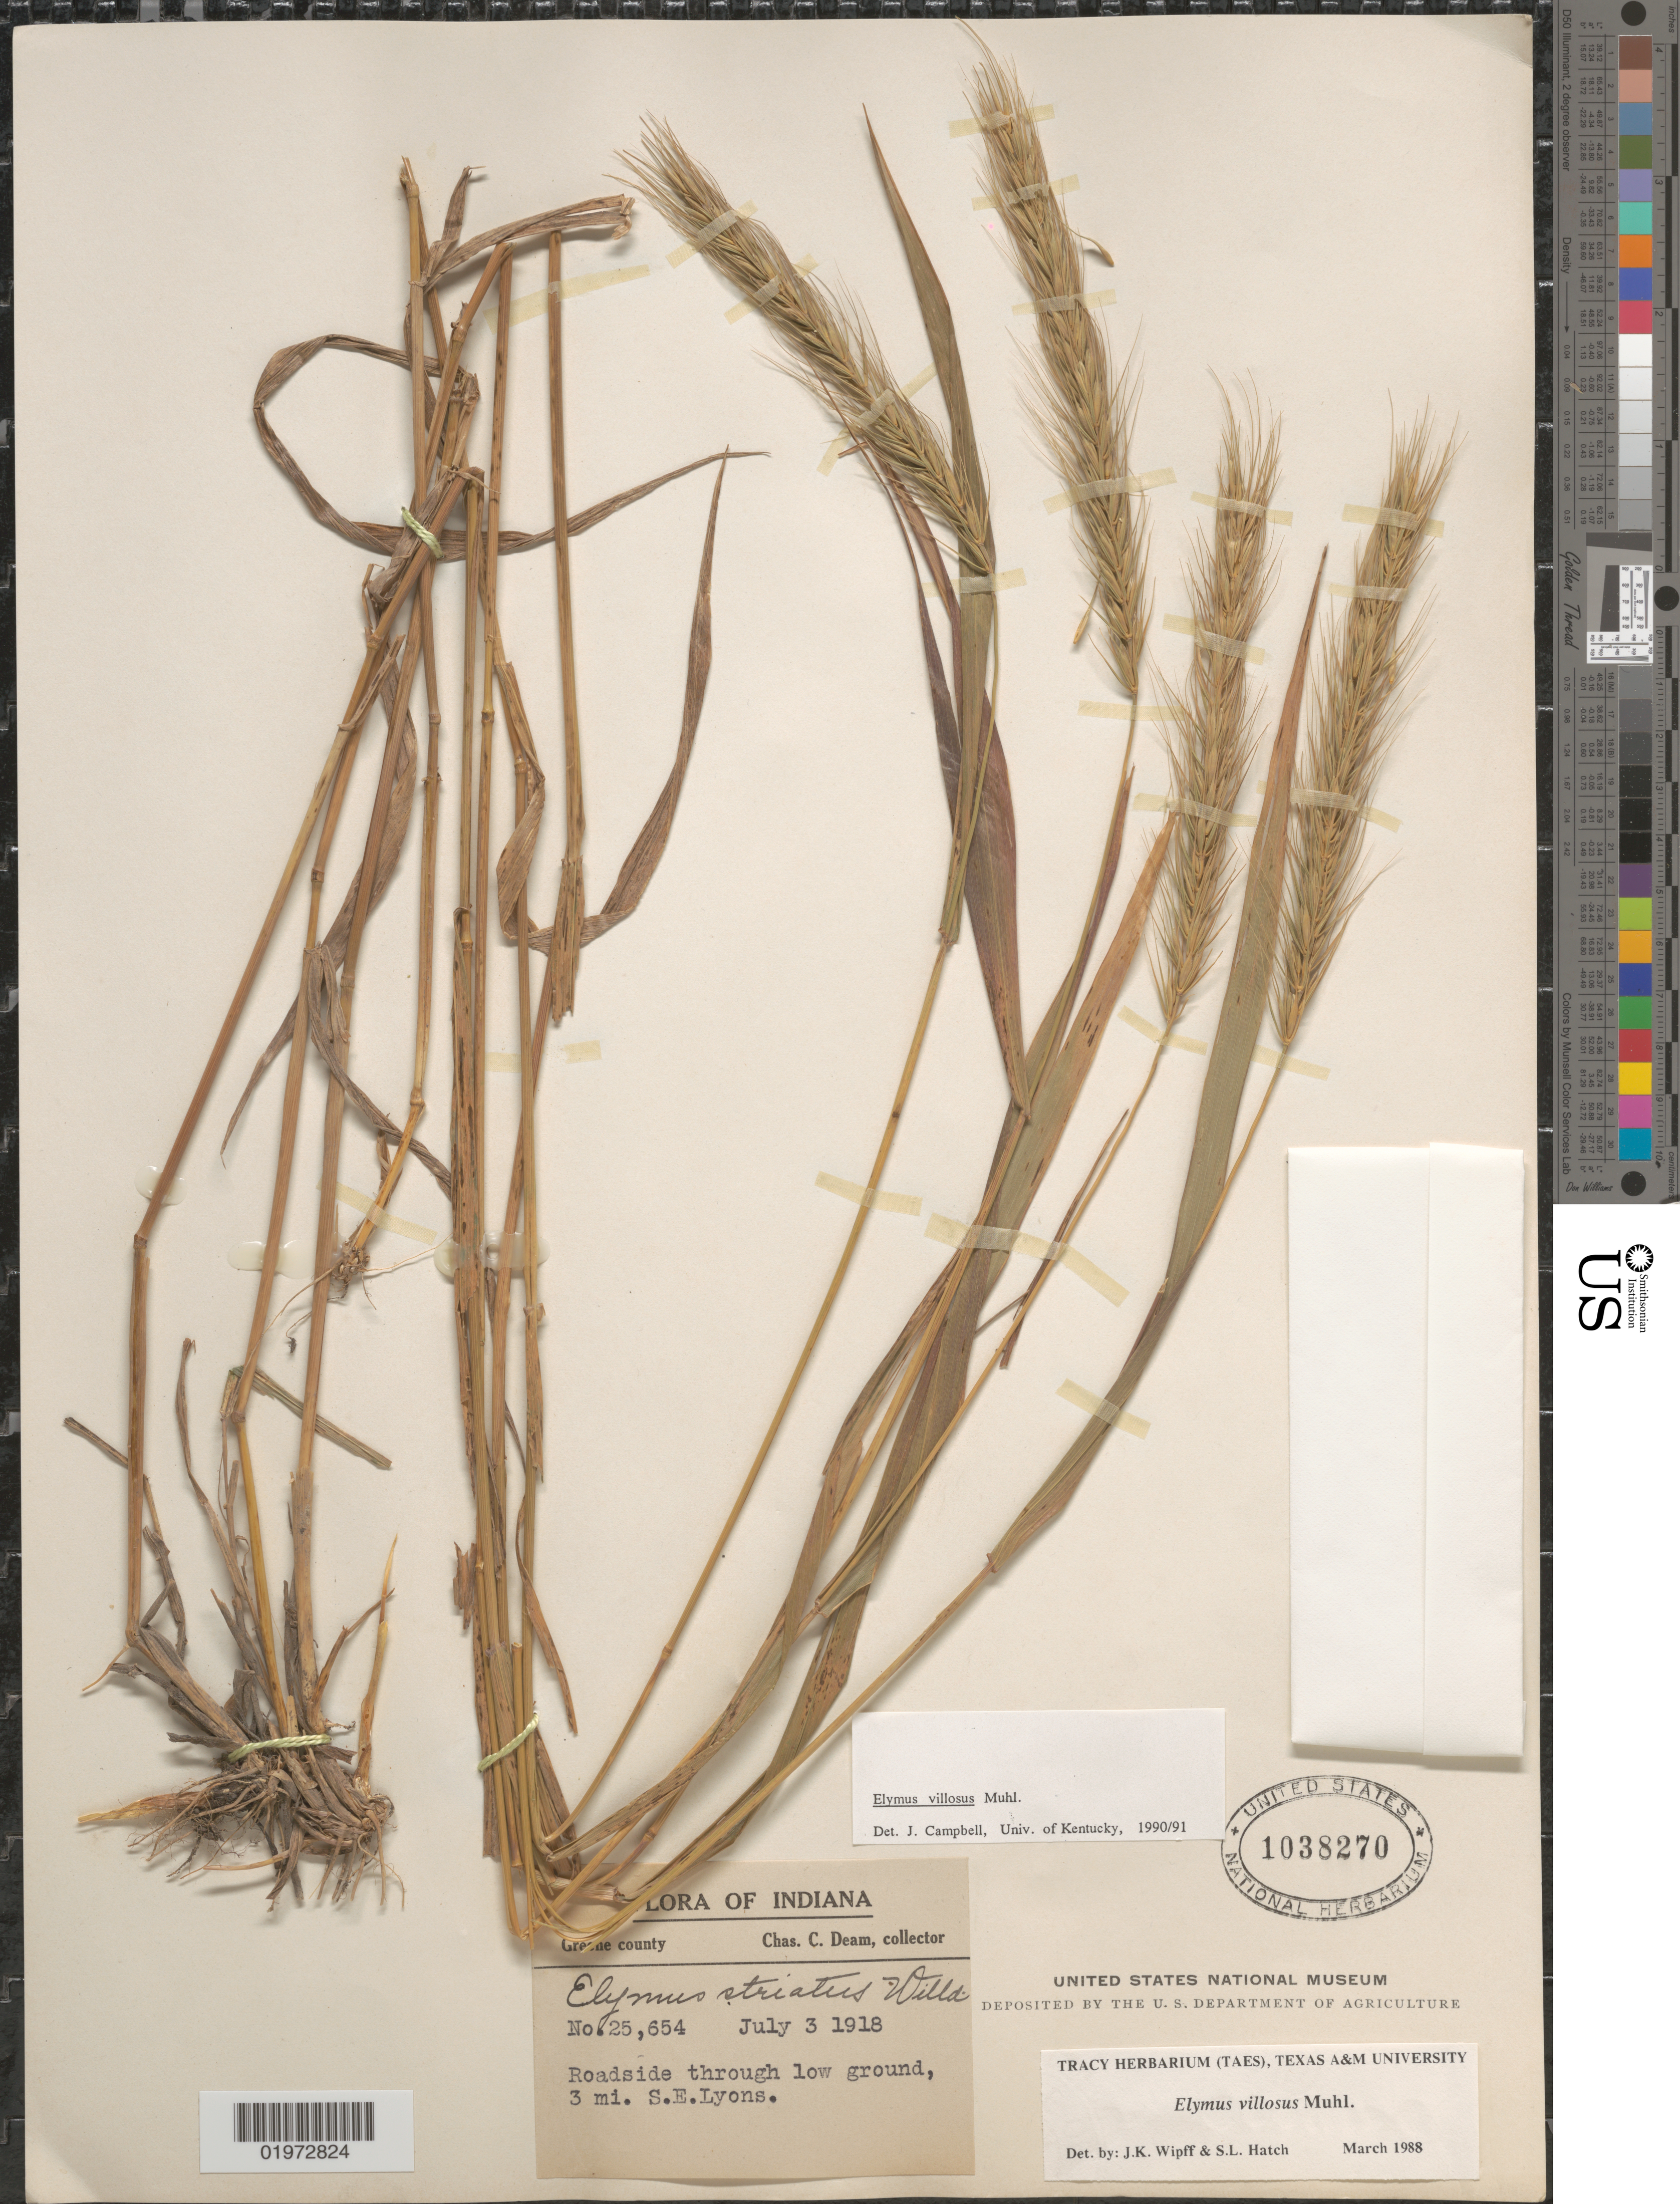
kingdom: Plantae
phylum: Tracheophyta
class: Liliopsida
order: Poales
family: Poaceae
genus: Elymus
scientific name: Elymus villosus var. arkansanus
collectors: C. C. Deam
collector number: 25654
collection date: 1918-07-03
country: United States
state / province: Indiana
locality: Greene county. Roadside through low ground, 3 mi. S.E. Lyons.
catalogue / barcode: US 1038270